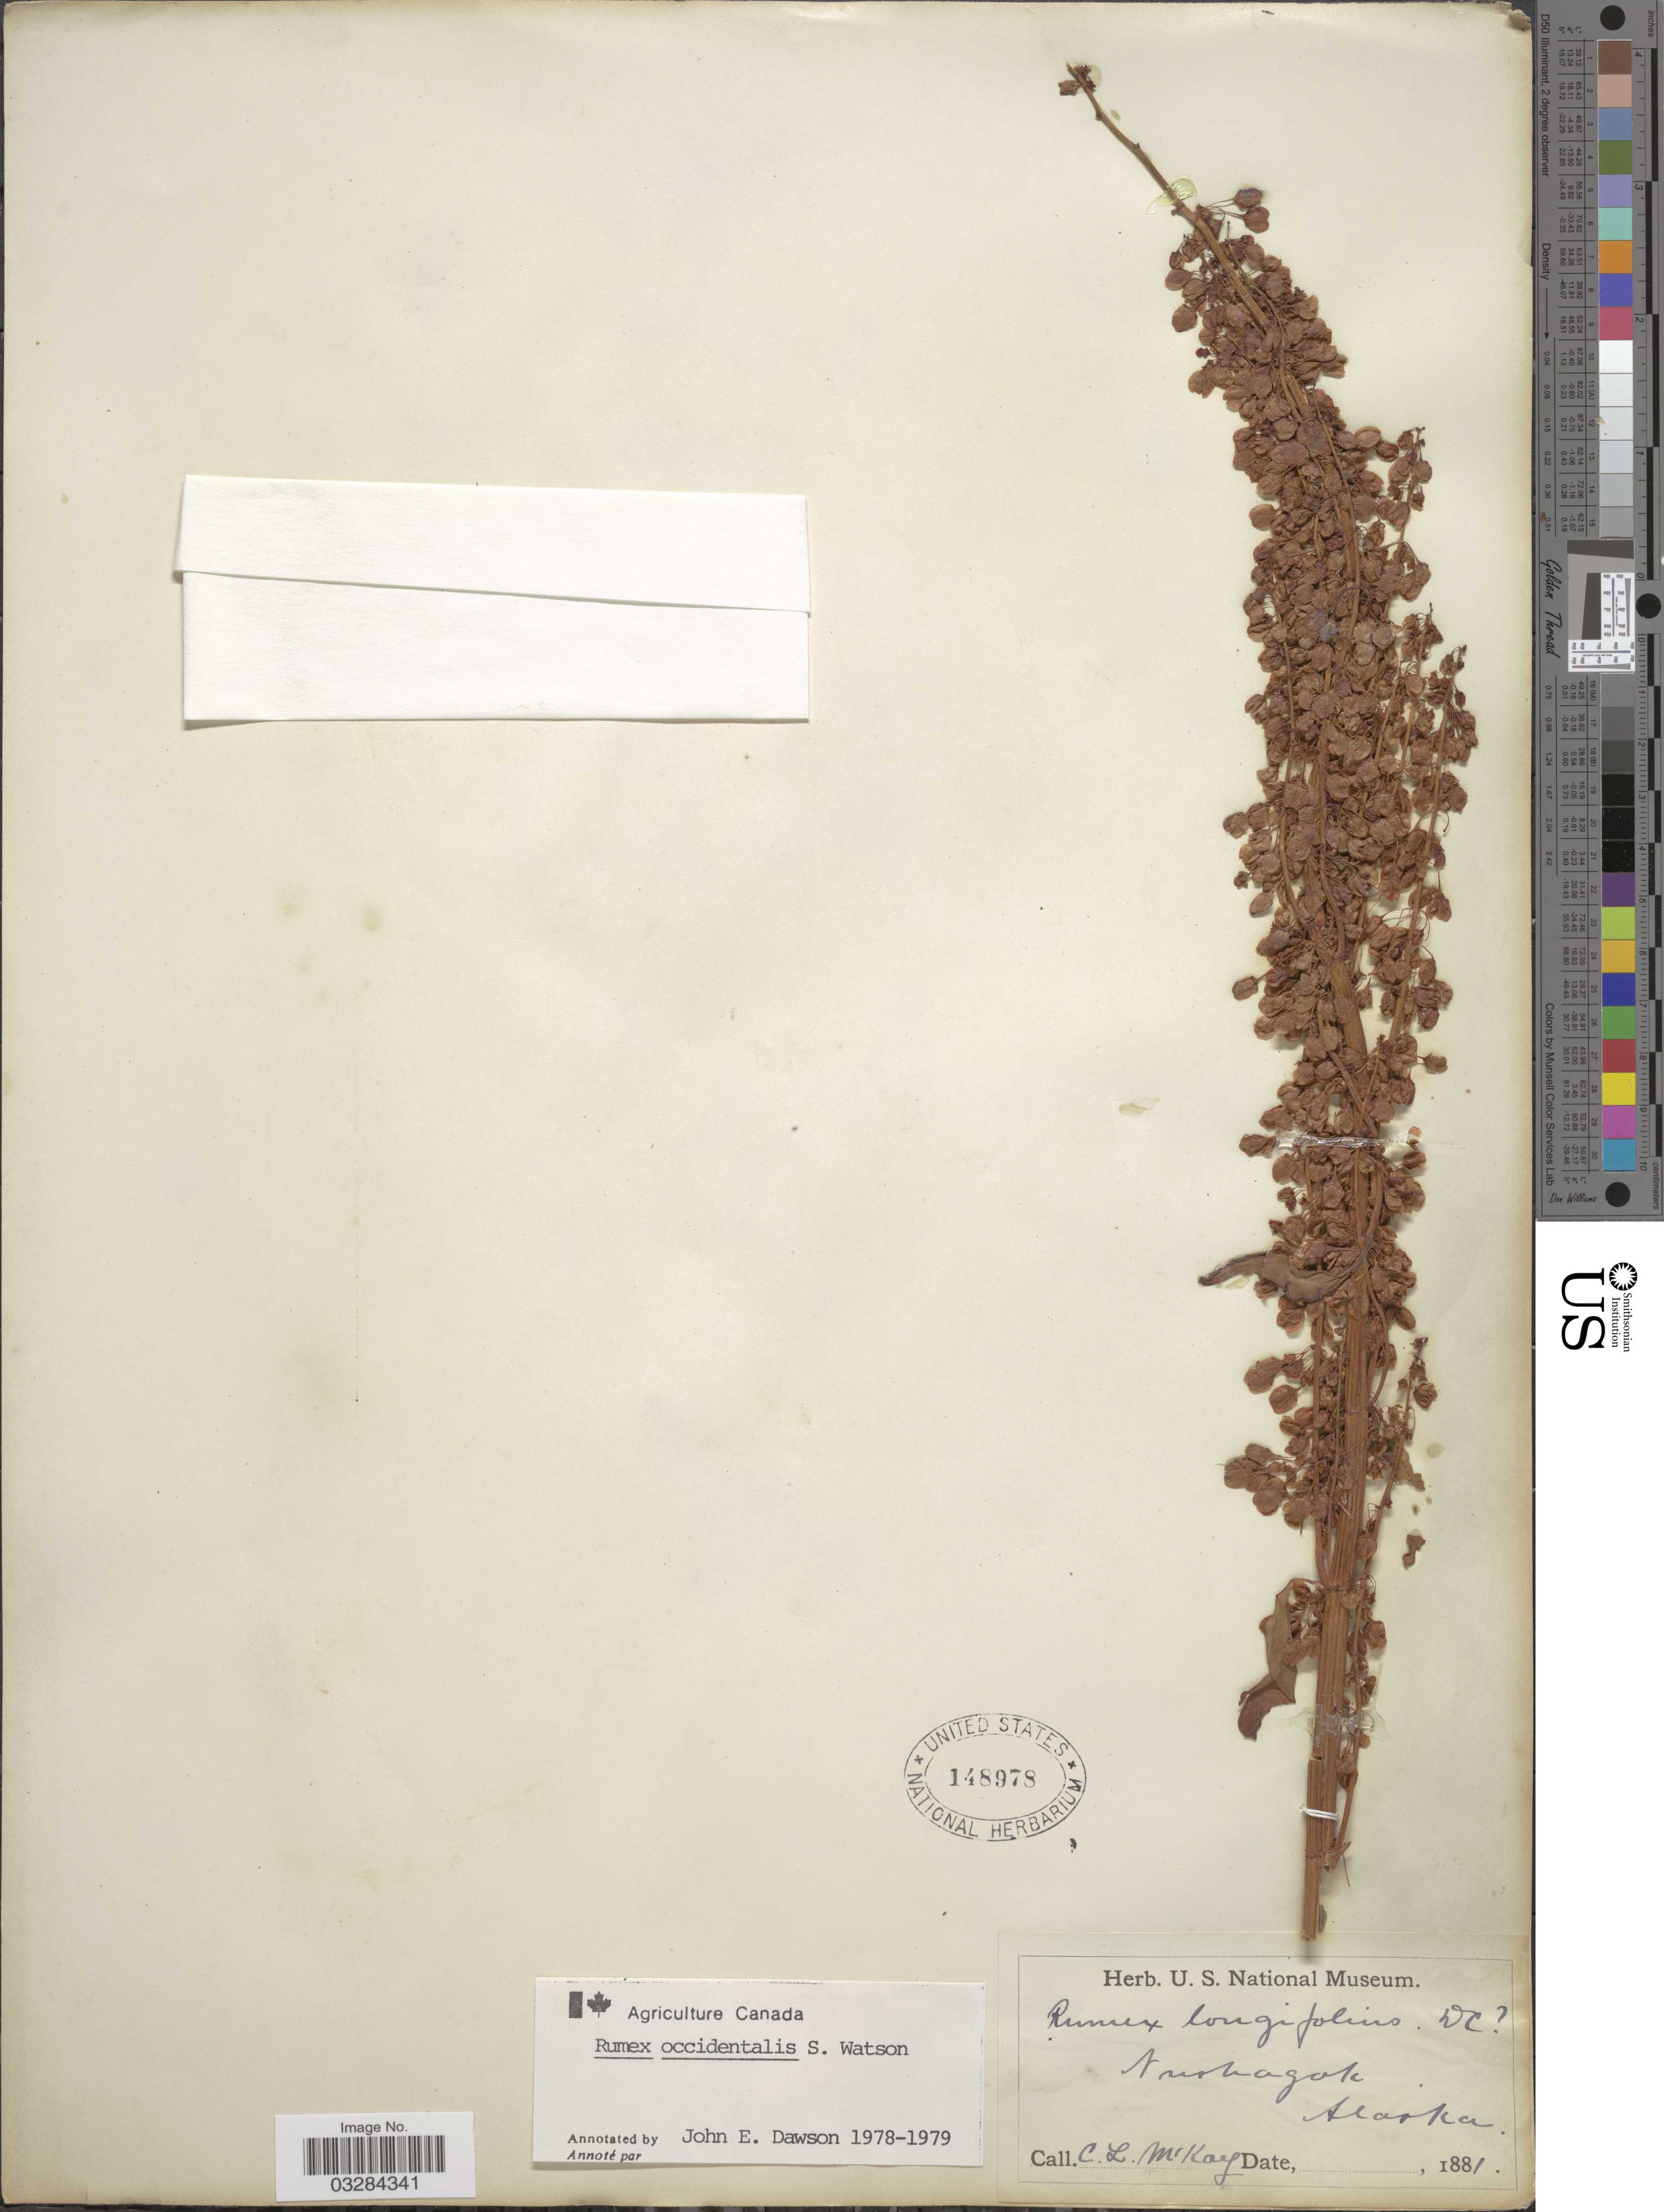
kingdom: Plantae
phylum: Tracheophyta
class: Magnoliopsida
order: Caryophyllales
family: Polygonaceae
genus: Rumex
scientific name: Rumex occidentalis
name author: S. Watson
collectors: C. McKay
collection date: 1881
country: United States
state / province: Alaska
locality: Nushagak.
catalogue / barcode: US 148978